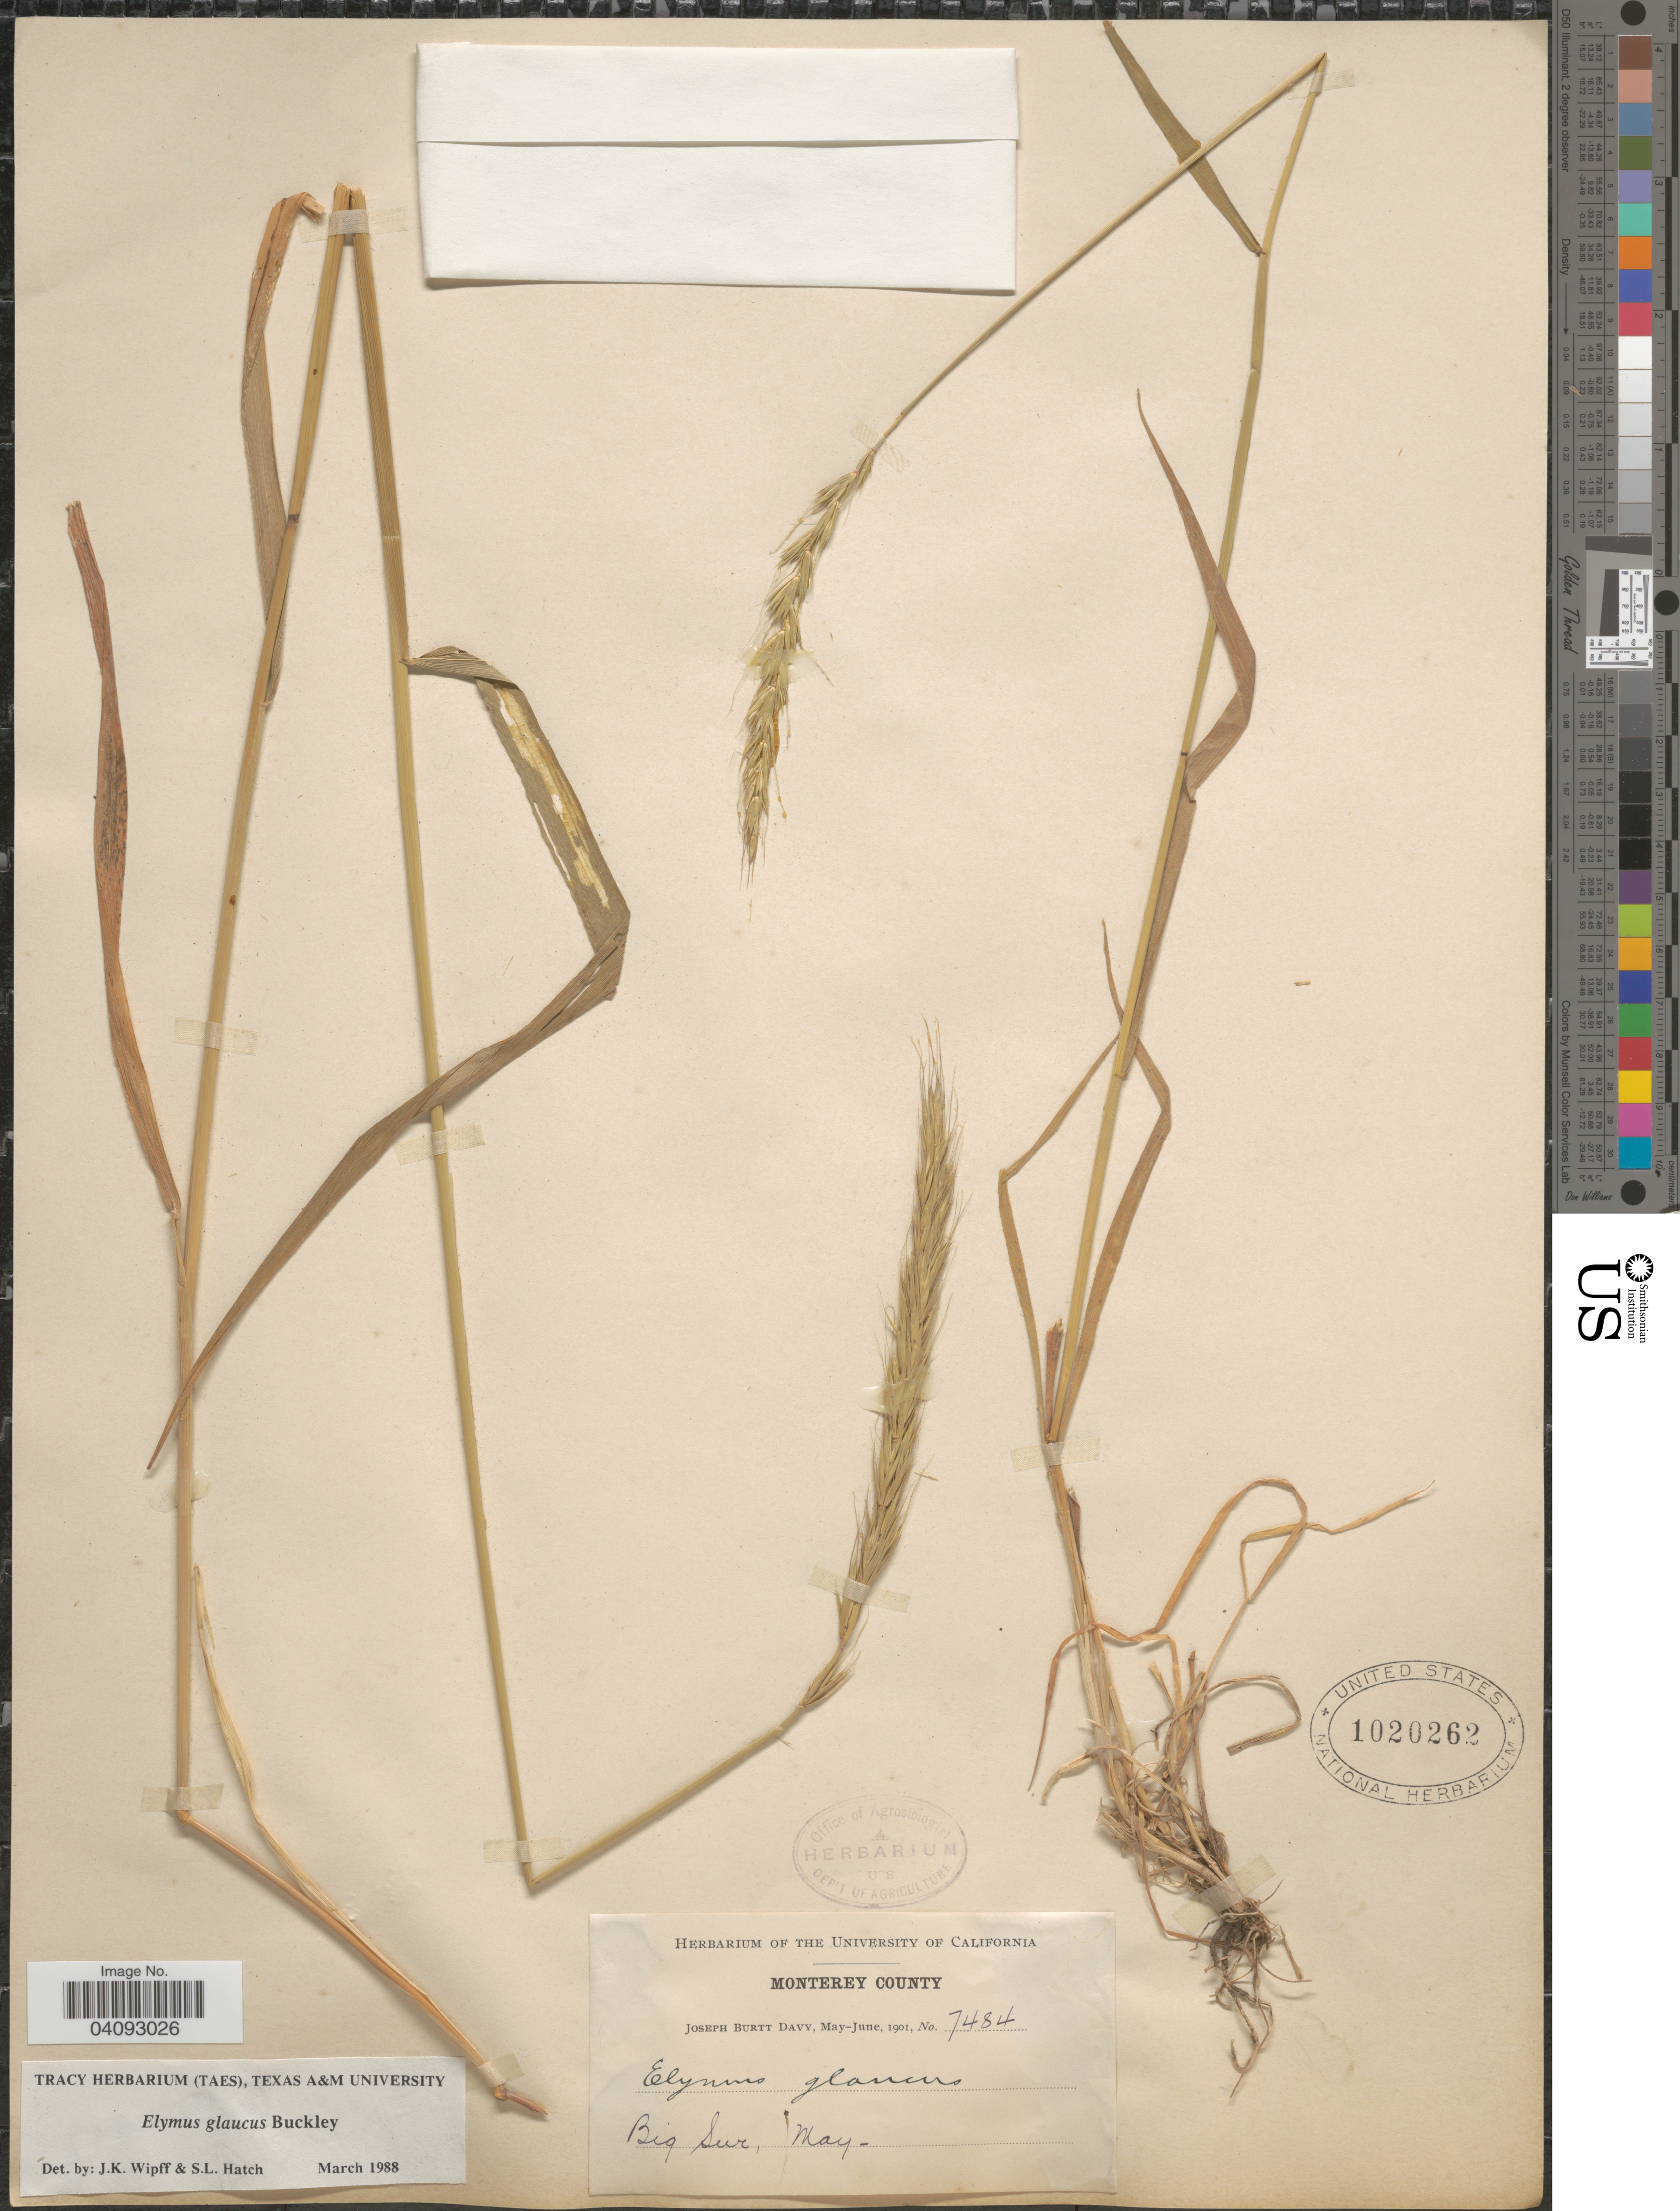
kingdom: Plantae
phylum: Tracheophyta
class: Liliopsida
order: Poales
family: Poaceae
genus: Elymus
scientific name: Elymus glaucus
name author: Buckley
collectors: J. Burtt Davy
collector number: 7484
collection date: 1901-05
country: United States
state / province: California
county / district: Monterey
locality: Monterey Co. Big Sur.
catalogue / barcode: US 1020262